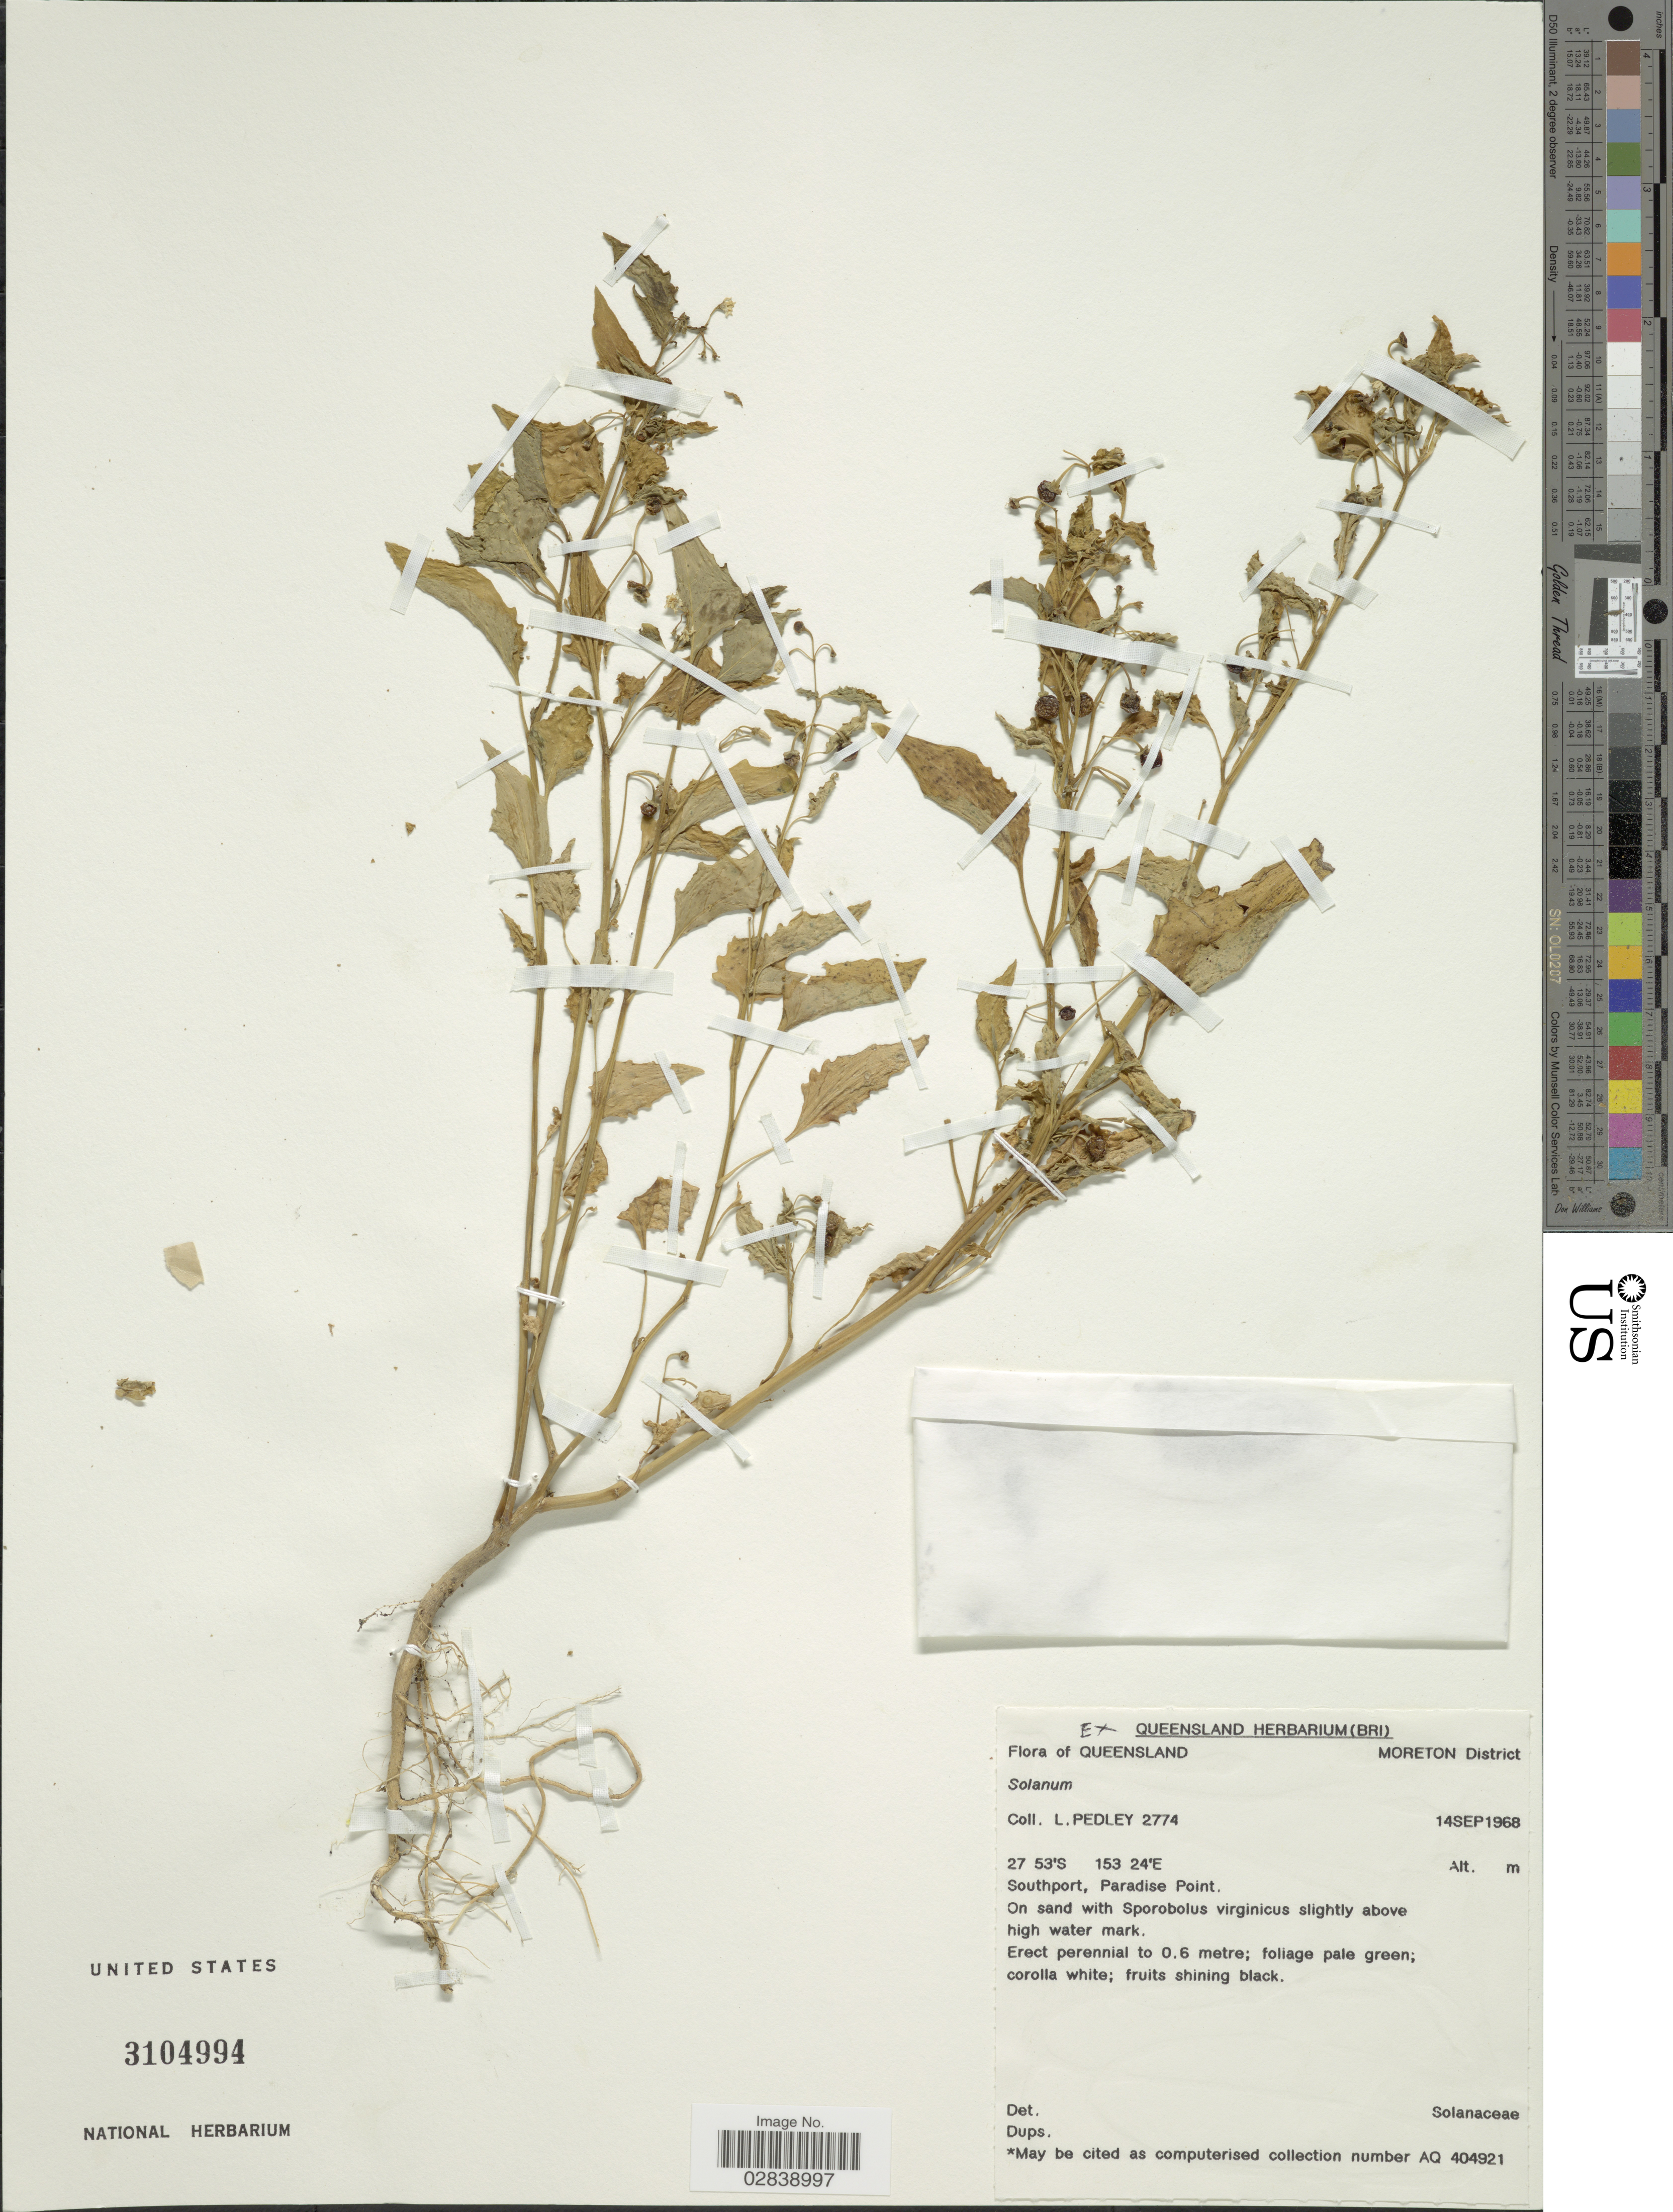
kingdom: Plantae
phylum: Tracheophyta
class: Magnoliopsida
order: Solanales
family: Solanaceae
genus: Solanum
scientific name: Solanum sp.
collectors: L. Pedley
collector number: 2774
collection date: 1968-09-14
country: Australia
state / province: Queensland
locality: Moreton District. Southport, Paradise Point.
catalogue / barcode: US 3104994